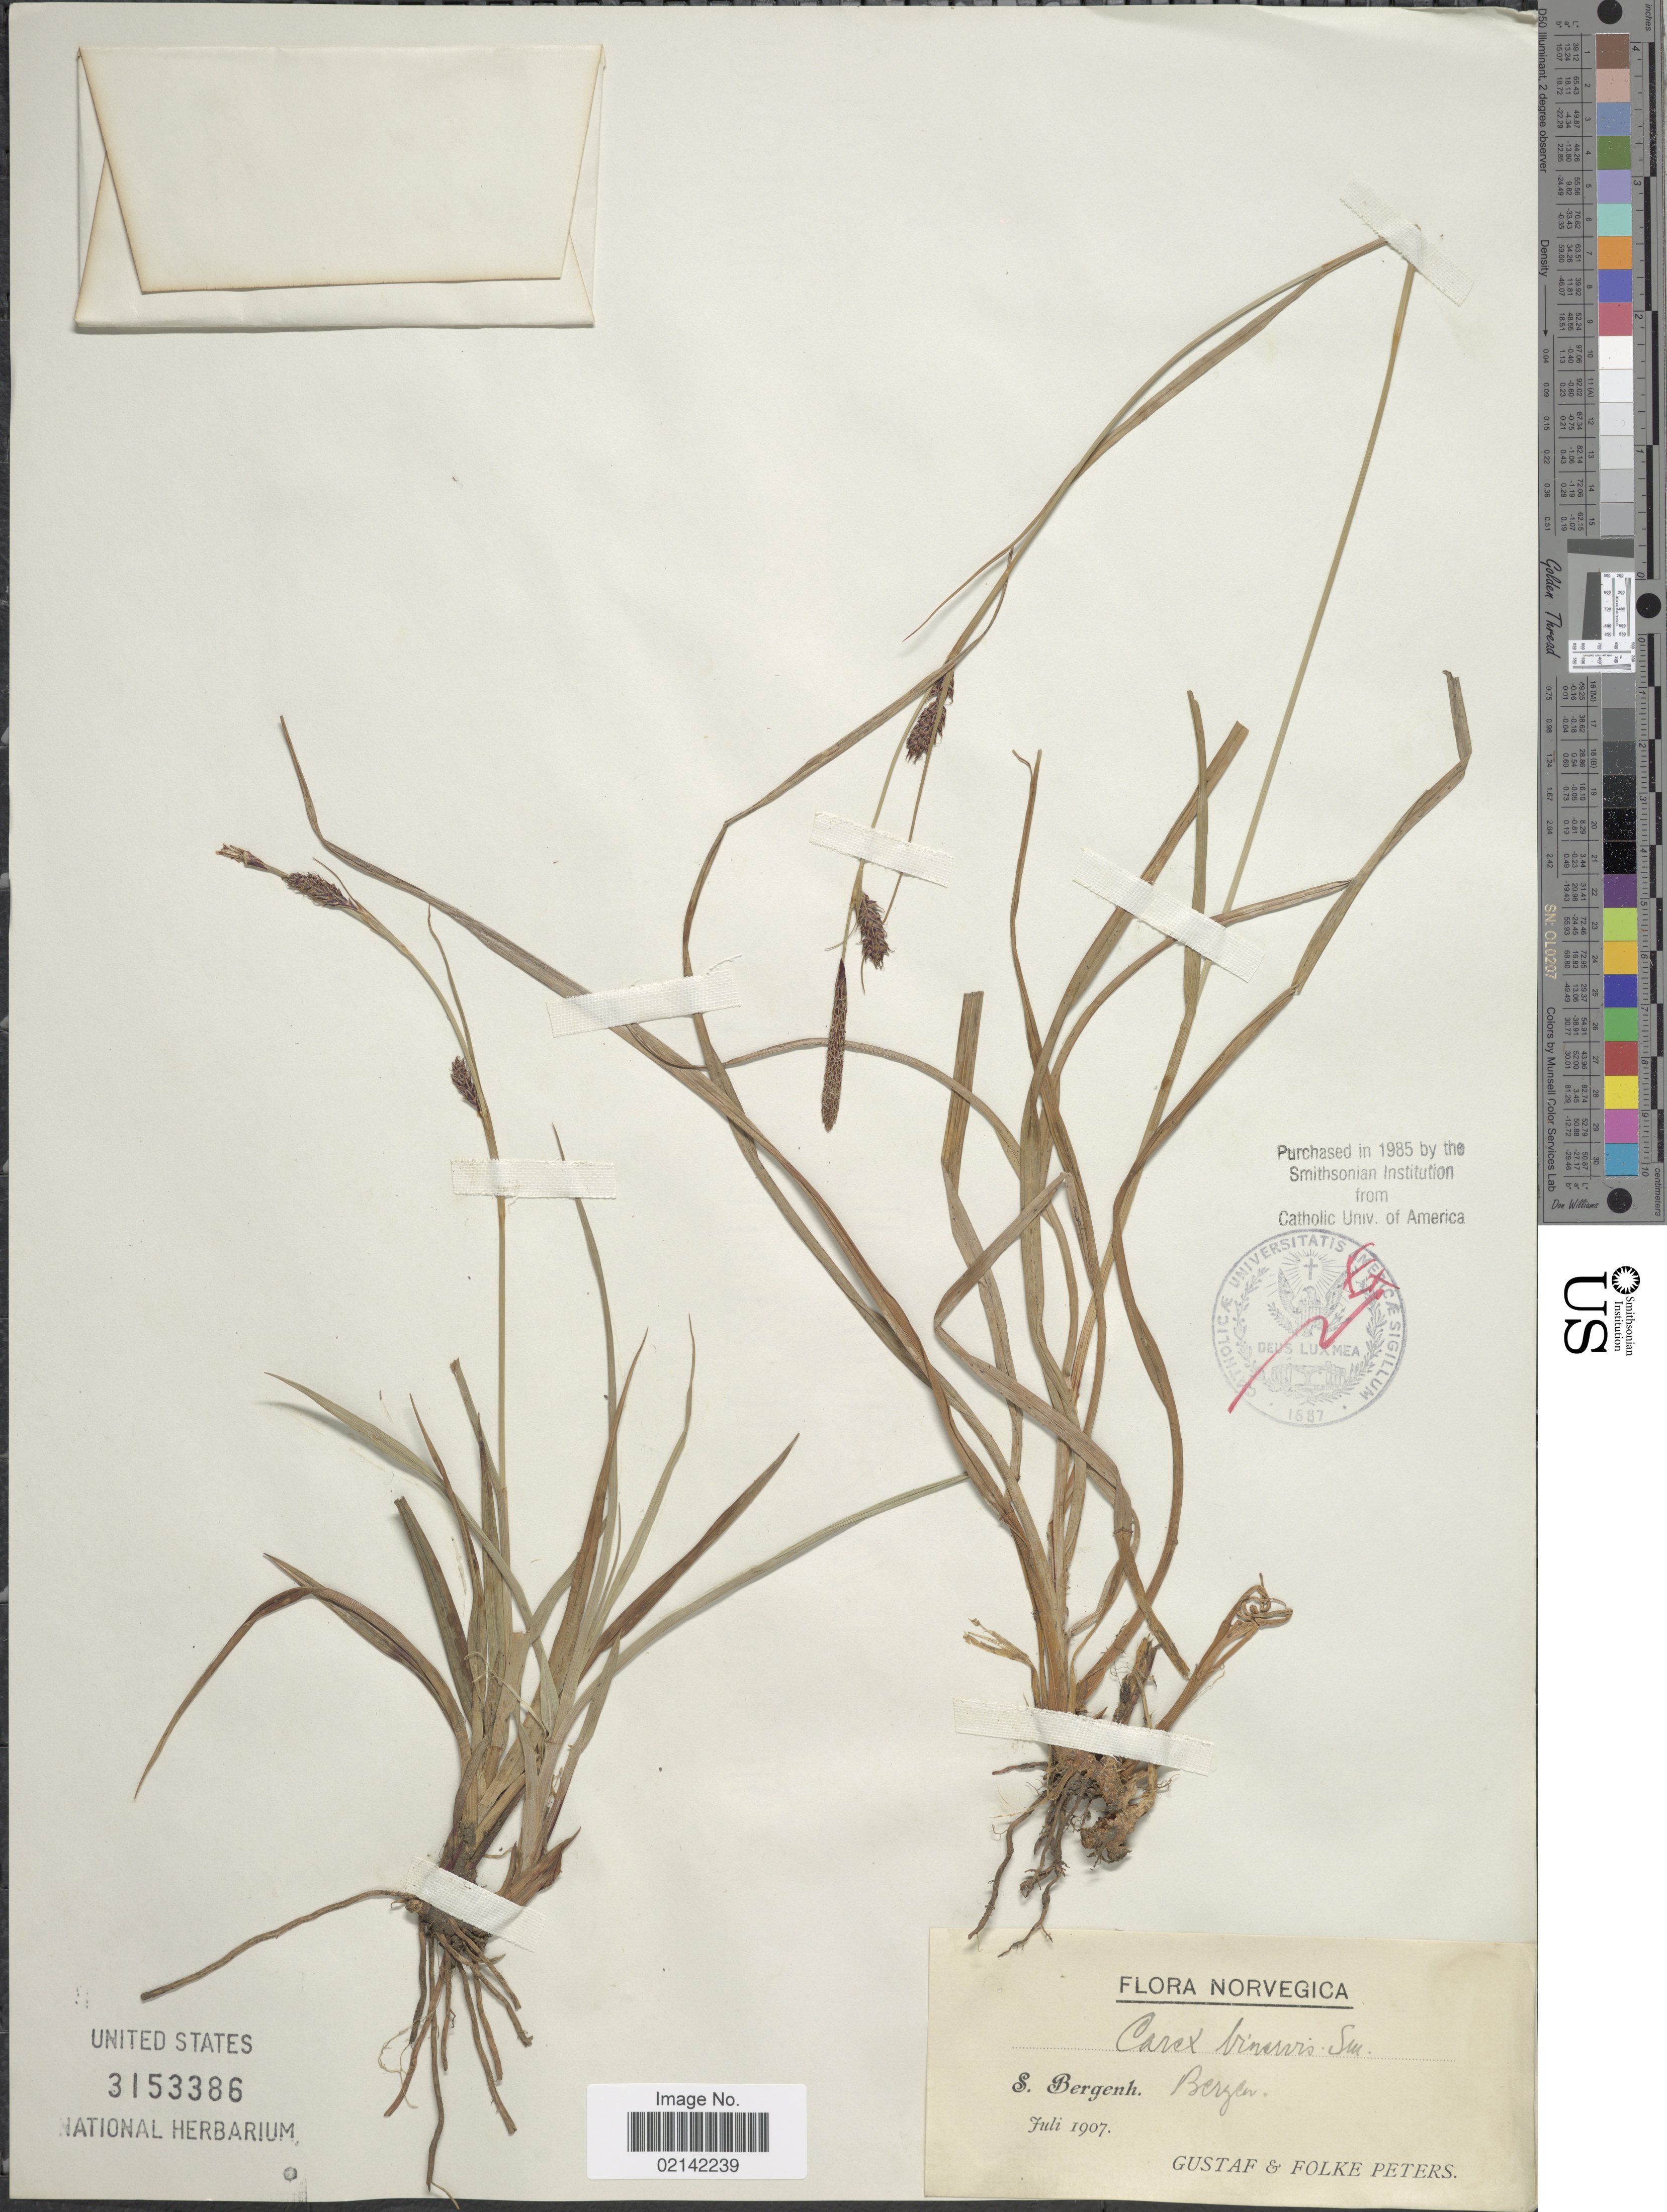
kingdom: Plantae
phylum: Tracheophyta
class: Liliopsida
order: Poales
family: Cyperaceae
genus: Carex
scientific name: Carex binervis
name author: Sm.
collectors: G. Peters & F. Peters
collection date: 1907-07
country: Norway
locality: S. Bergenh. Bergen. Norvegica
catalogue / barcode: US 3153386